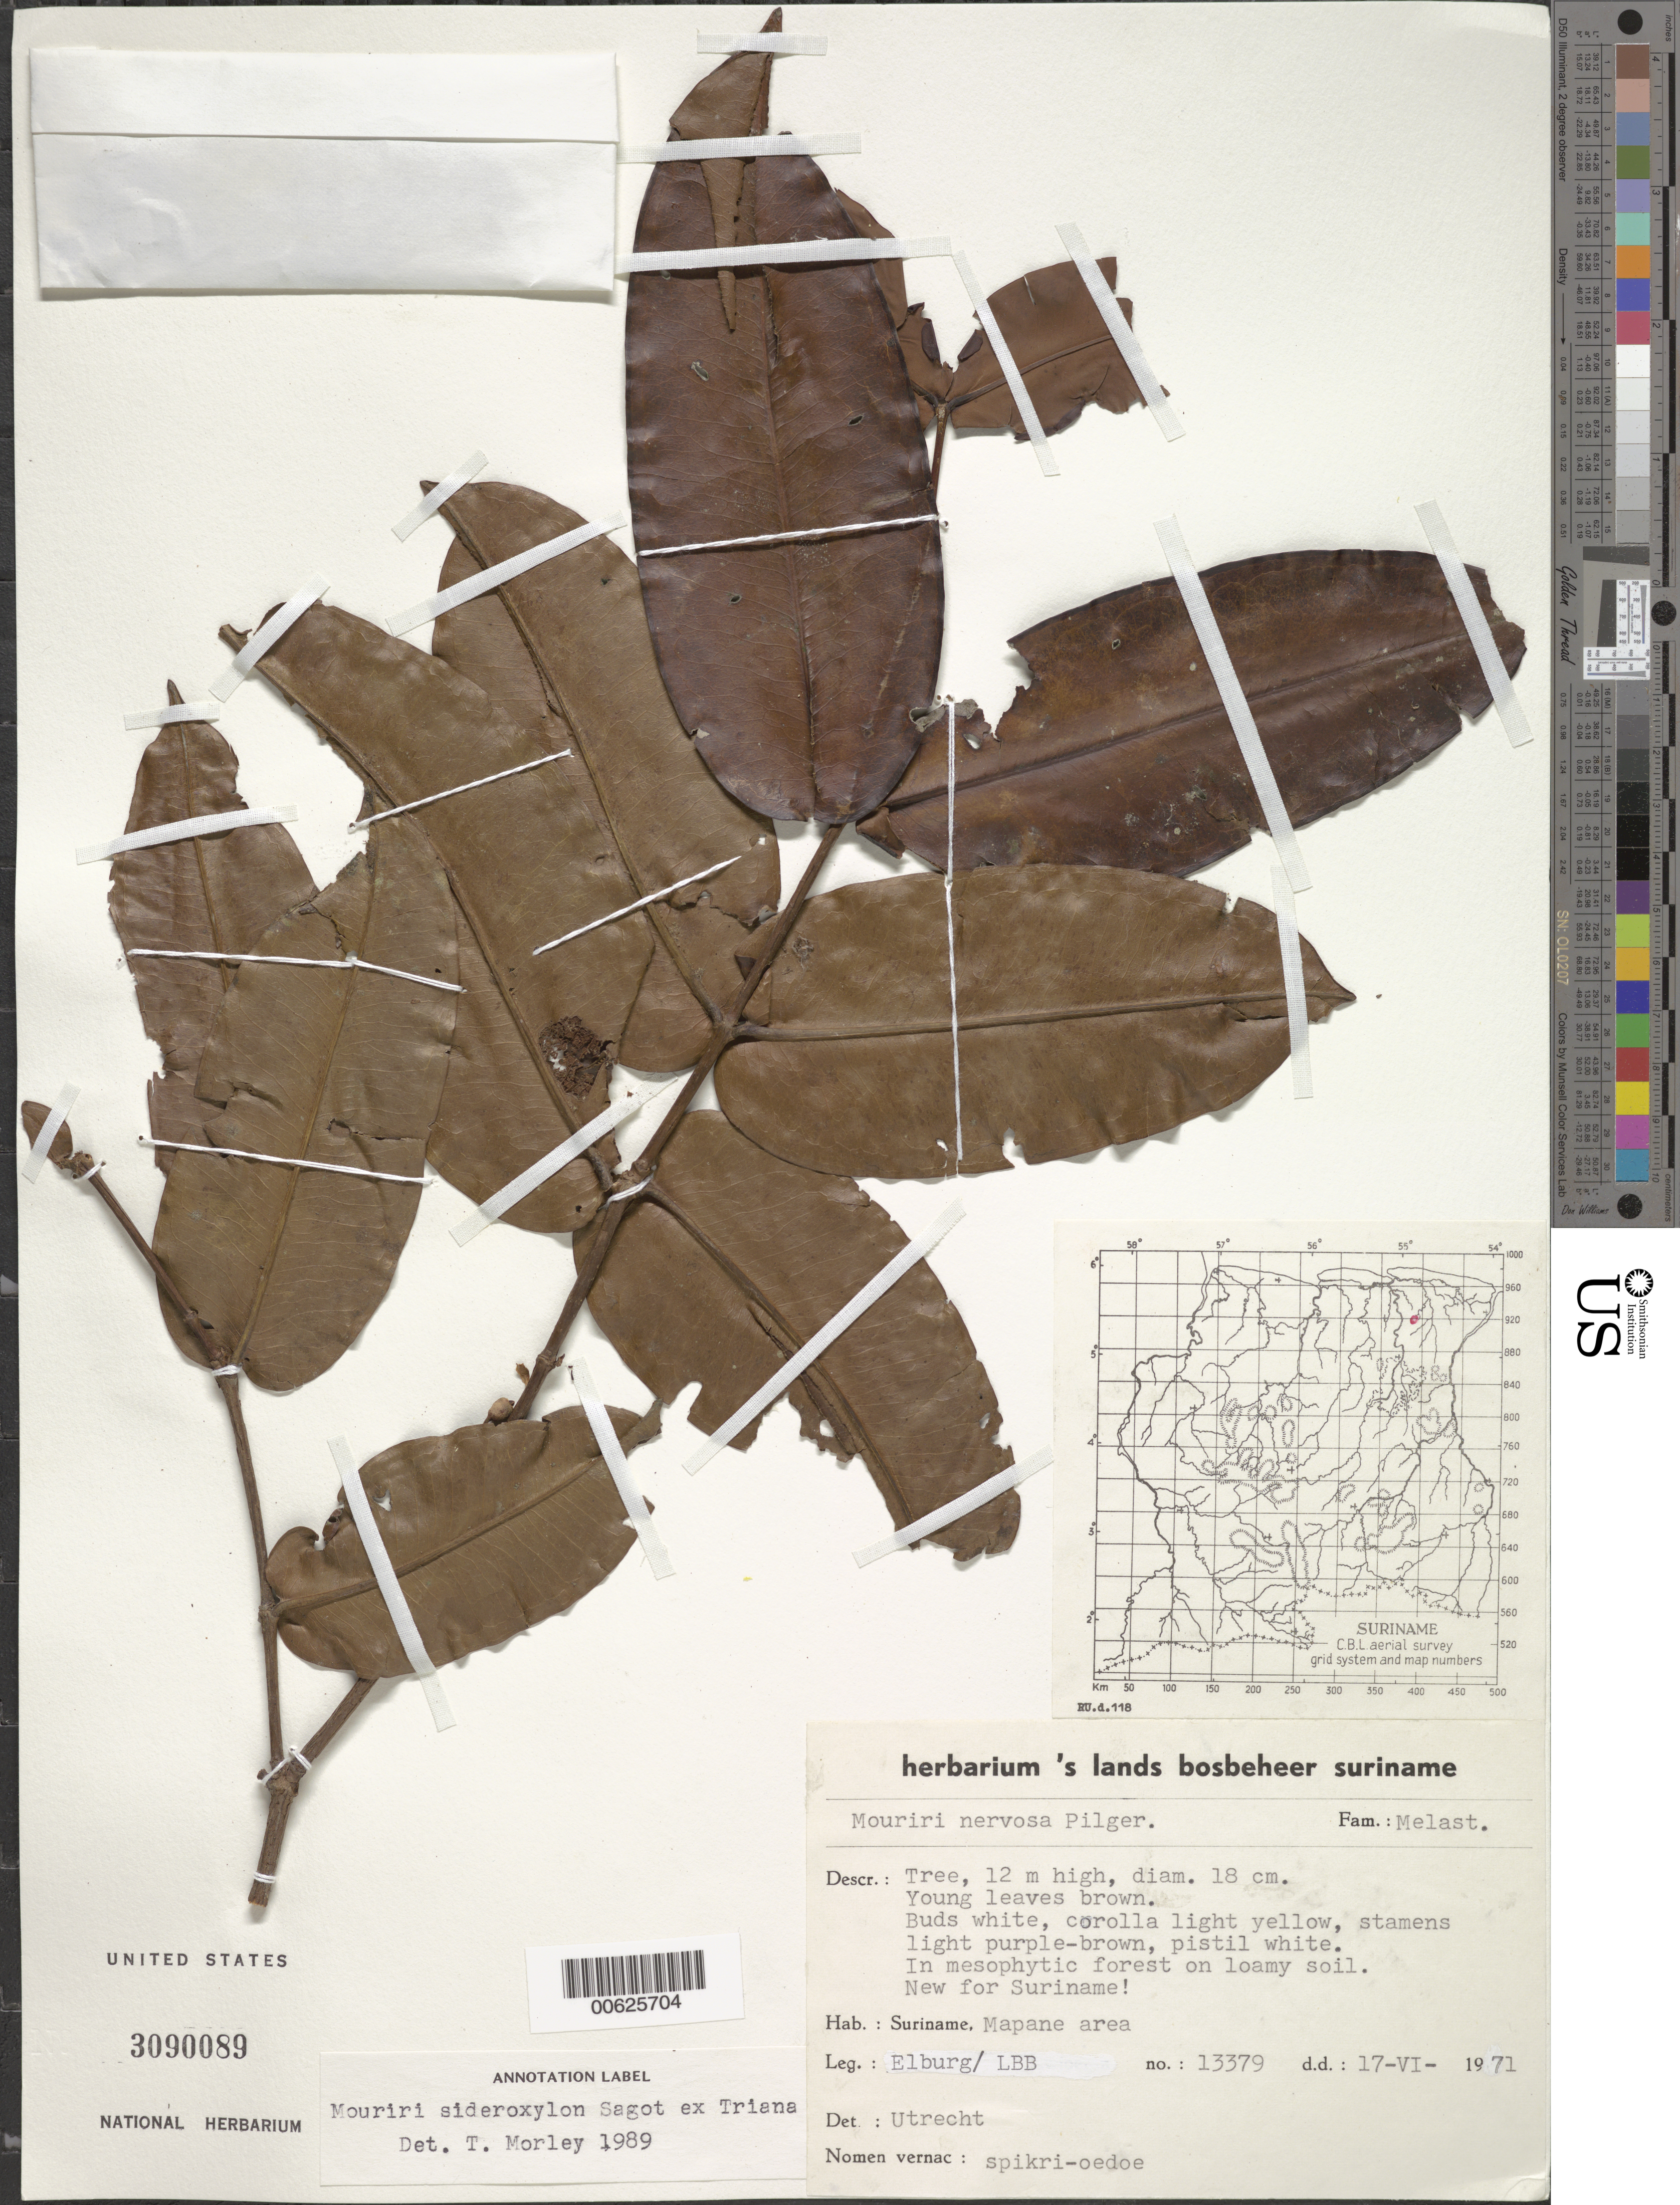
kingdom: Plantae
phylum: Tracheophyta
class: Magnoliopsida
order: Myrtales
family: Melastomataceae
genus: Mouriri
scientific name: Mouriri sideroxylon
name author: Sagot ex Triana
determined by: Morley, T.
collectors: J. Elburg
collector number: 13379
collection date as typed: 17-Jun-71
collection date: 1971-06-17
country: Suriname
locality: Jodensavanne-Mapane kreek area, Kamp 8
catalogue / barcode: US 3090089